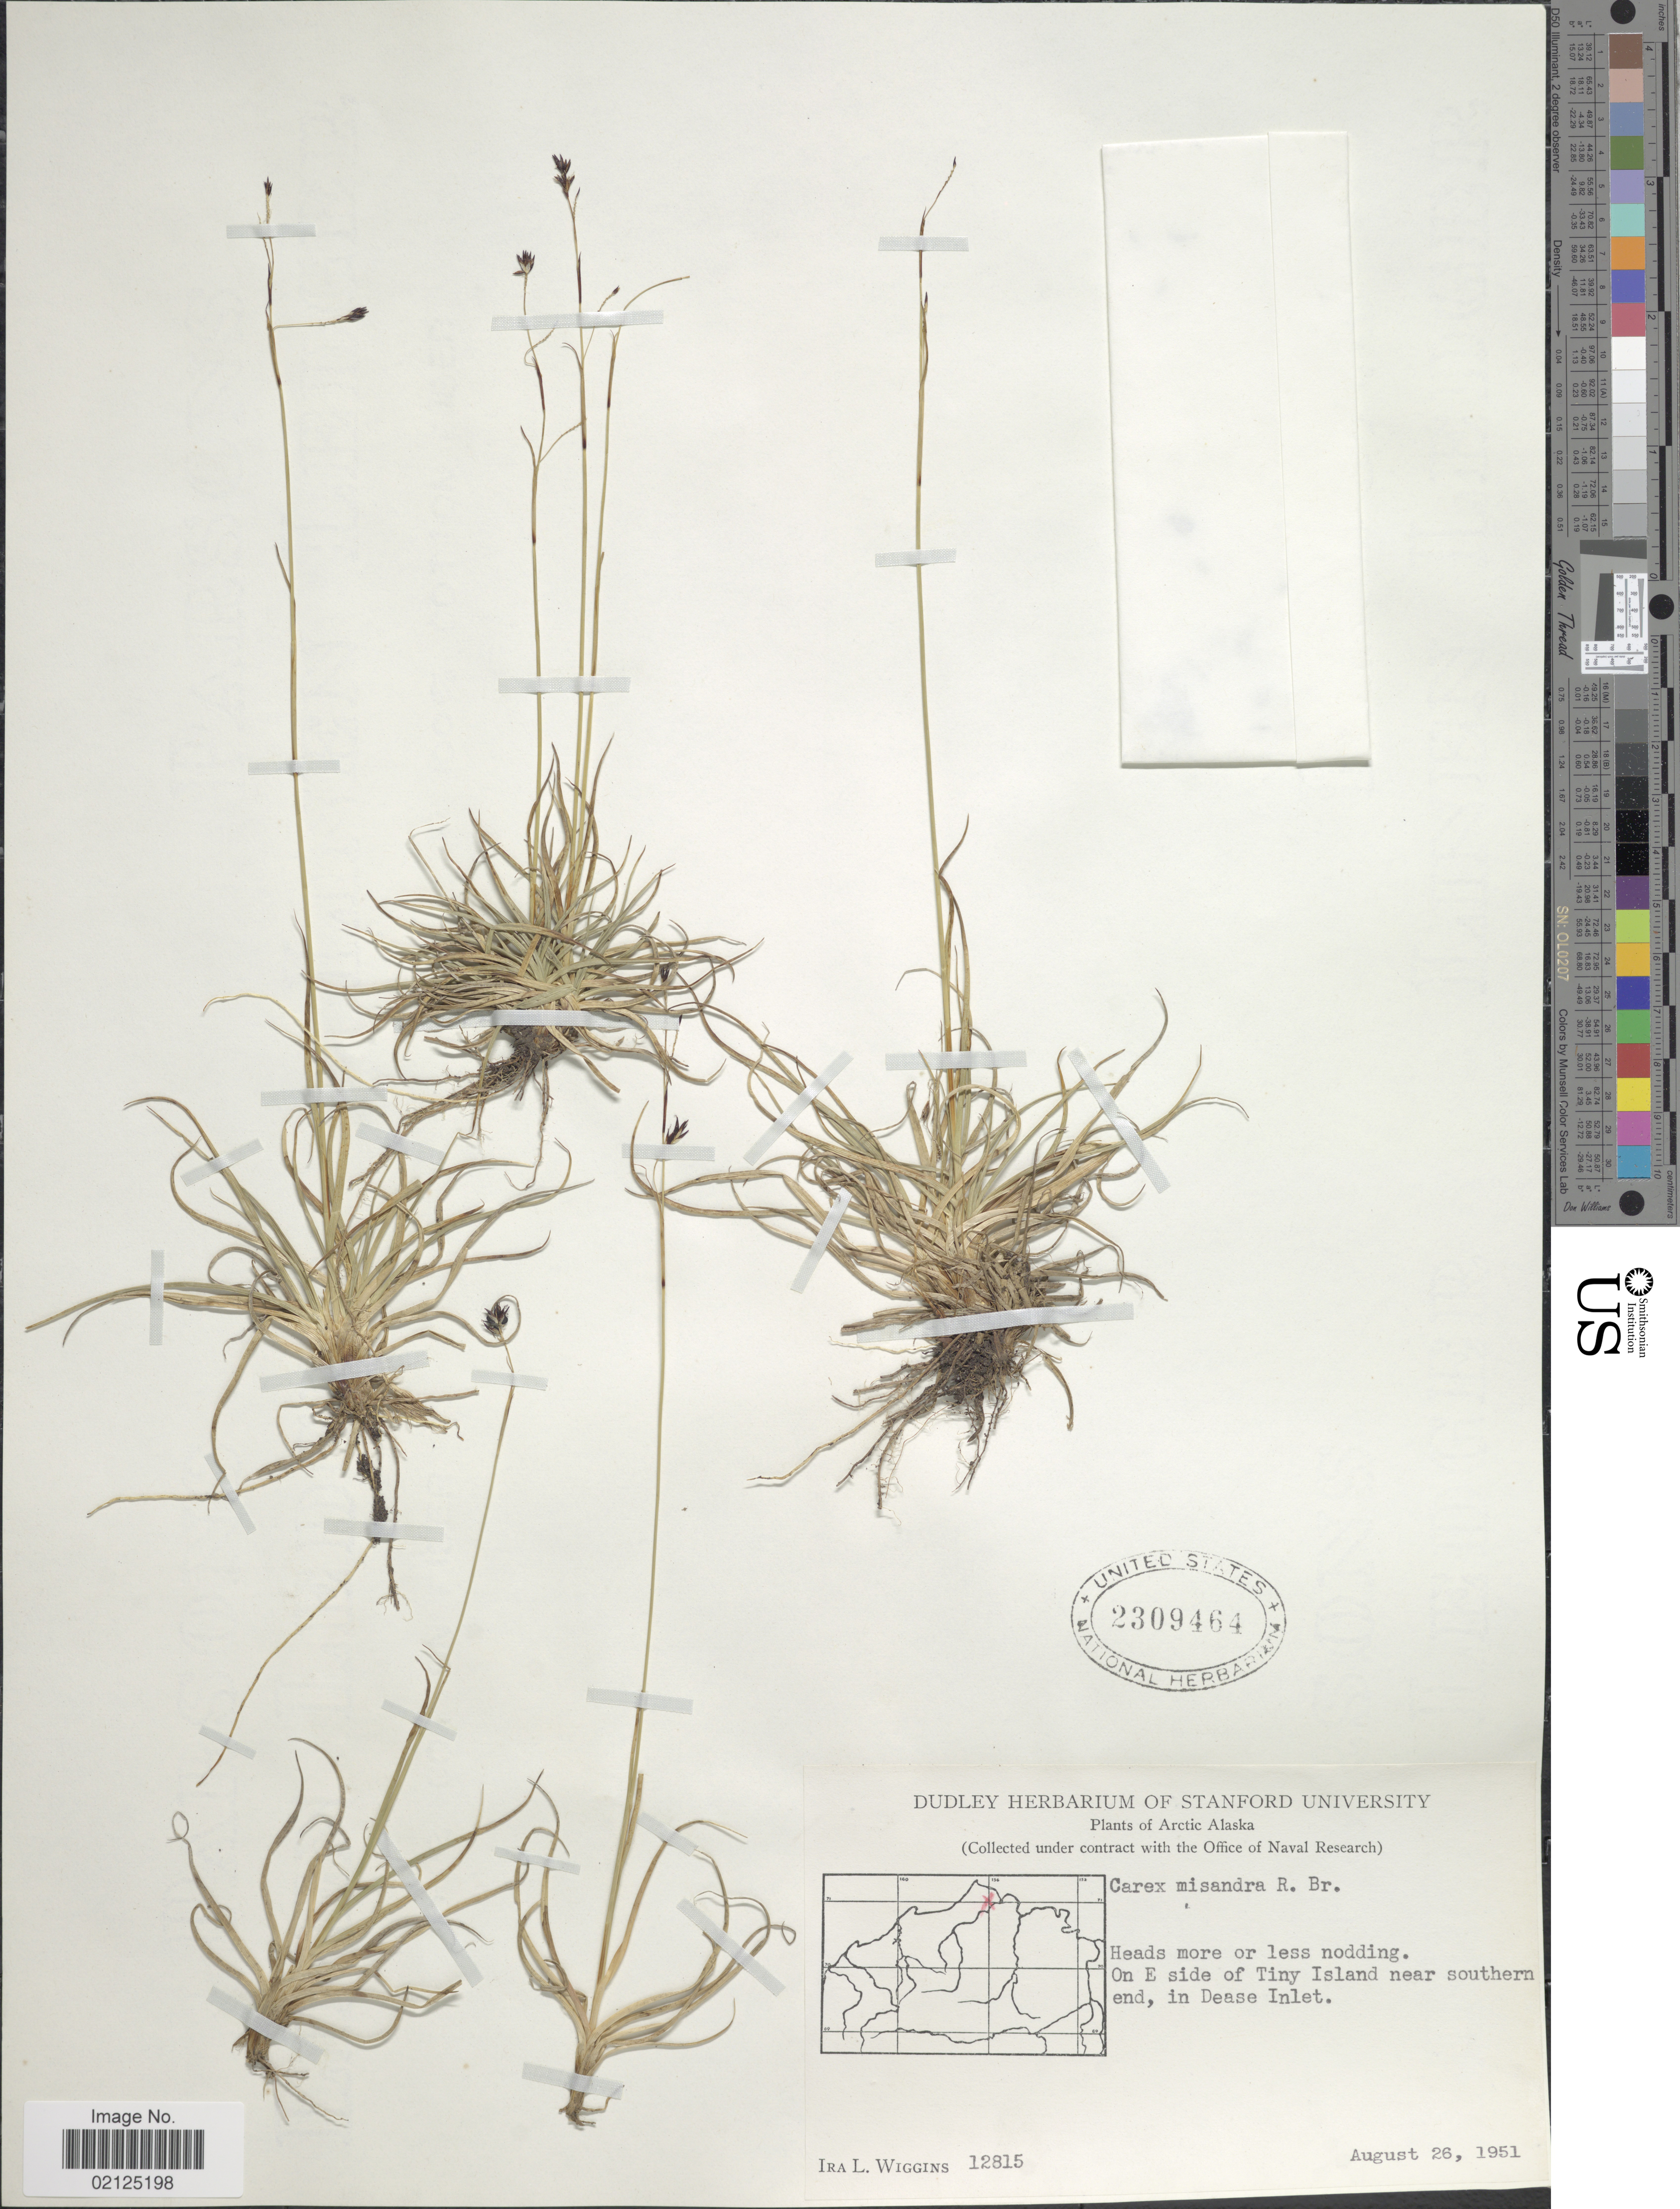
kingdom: Plantae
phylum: Tracheophyta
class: Liliopsida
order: Poales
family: Cyperaceae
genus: Carex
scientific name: Carex fuliginosa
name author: Schkuhr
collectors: I. L. Wiggins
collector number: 12815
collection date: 1951-08-26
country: United States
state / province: Alaska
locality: Arctic Alaska, On E side of Tiny Island near southern end, in Dease Inlet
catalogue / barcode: US 2309464